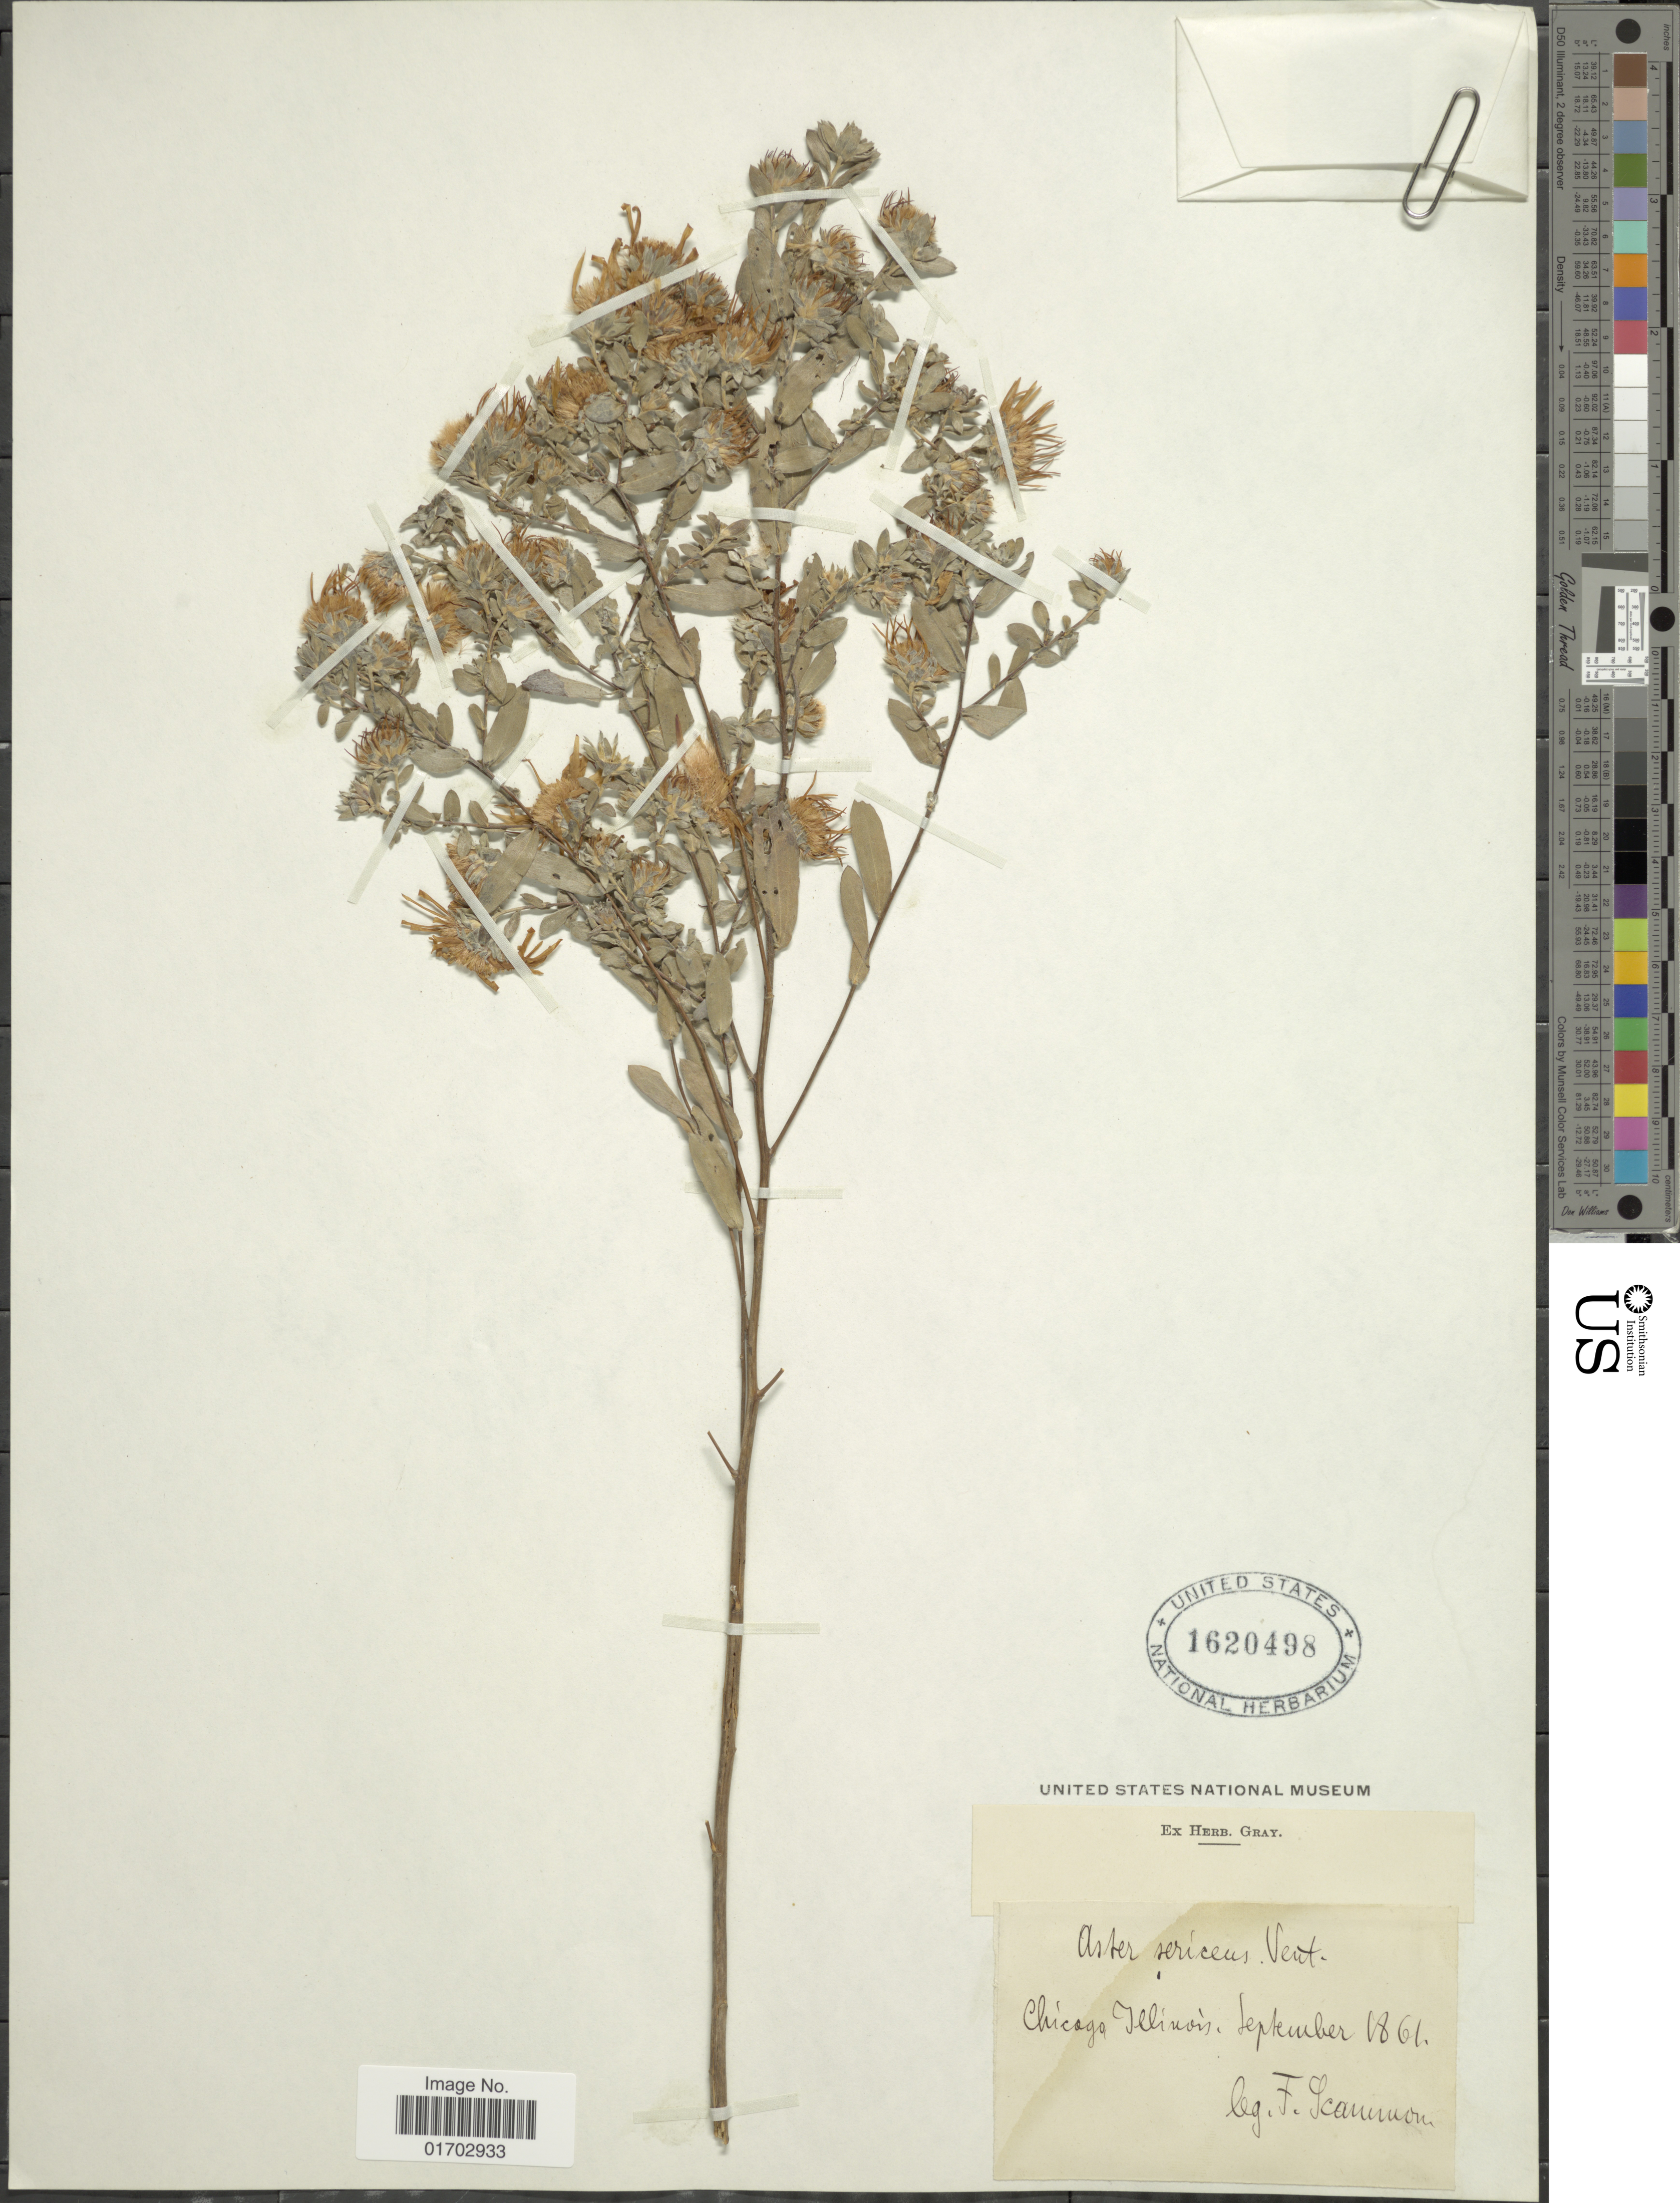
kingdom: Plantae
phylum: Tracheophyta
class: Magnoliopsida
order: Asterales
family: Asteraceae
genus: Symphyotrichum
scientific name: Symphyotrichum sericeum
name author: (Vent.) G.L. Nesom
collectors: -. Scammon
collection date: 1861-09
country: United States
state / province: Illinois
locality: Chicago.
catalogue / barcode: US 1620498